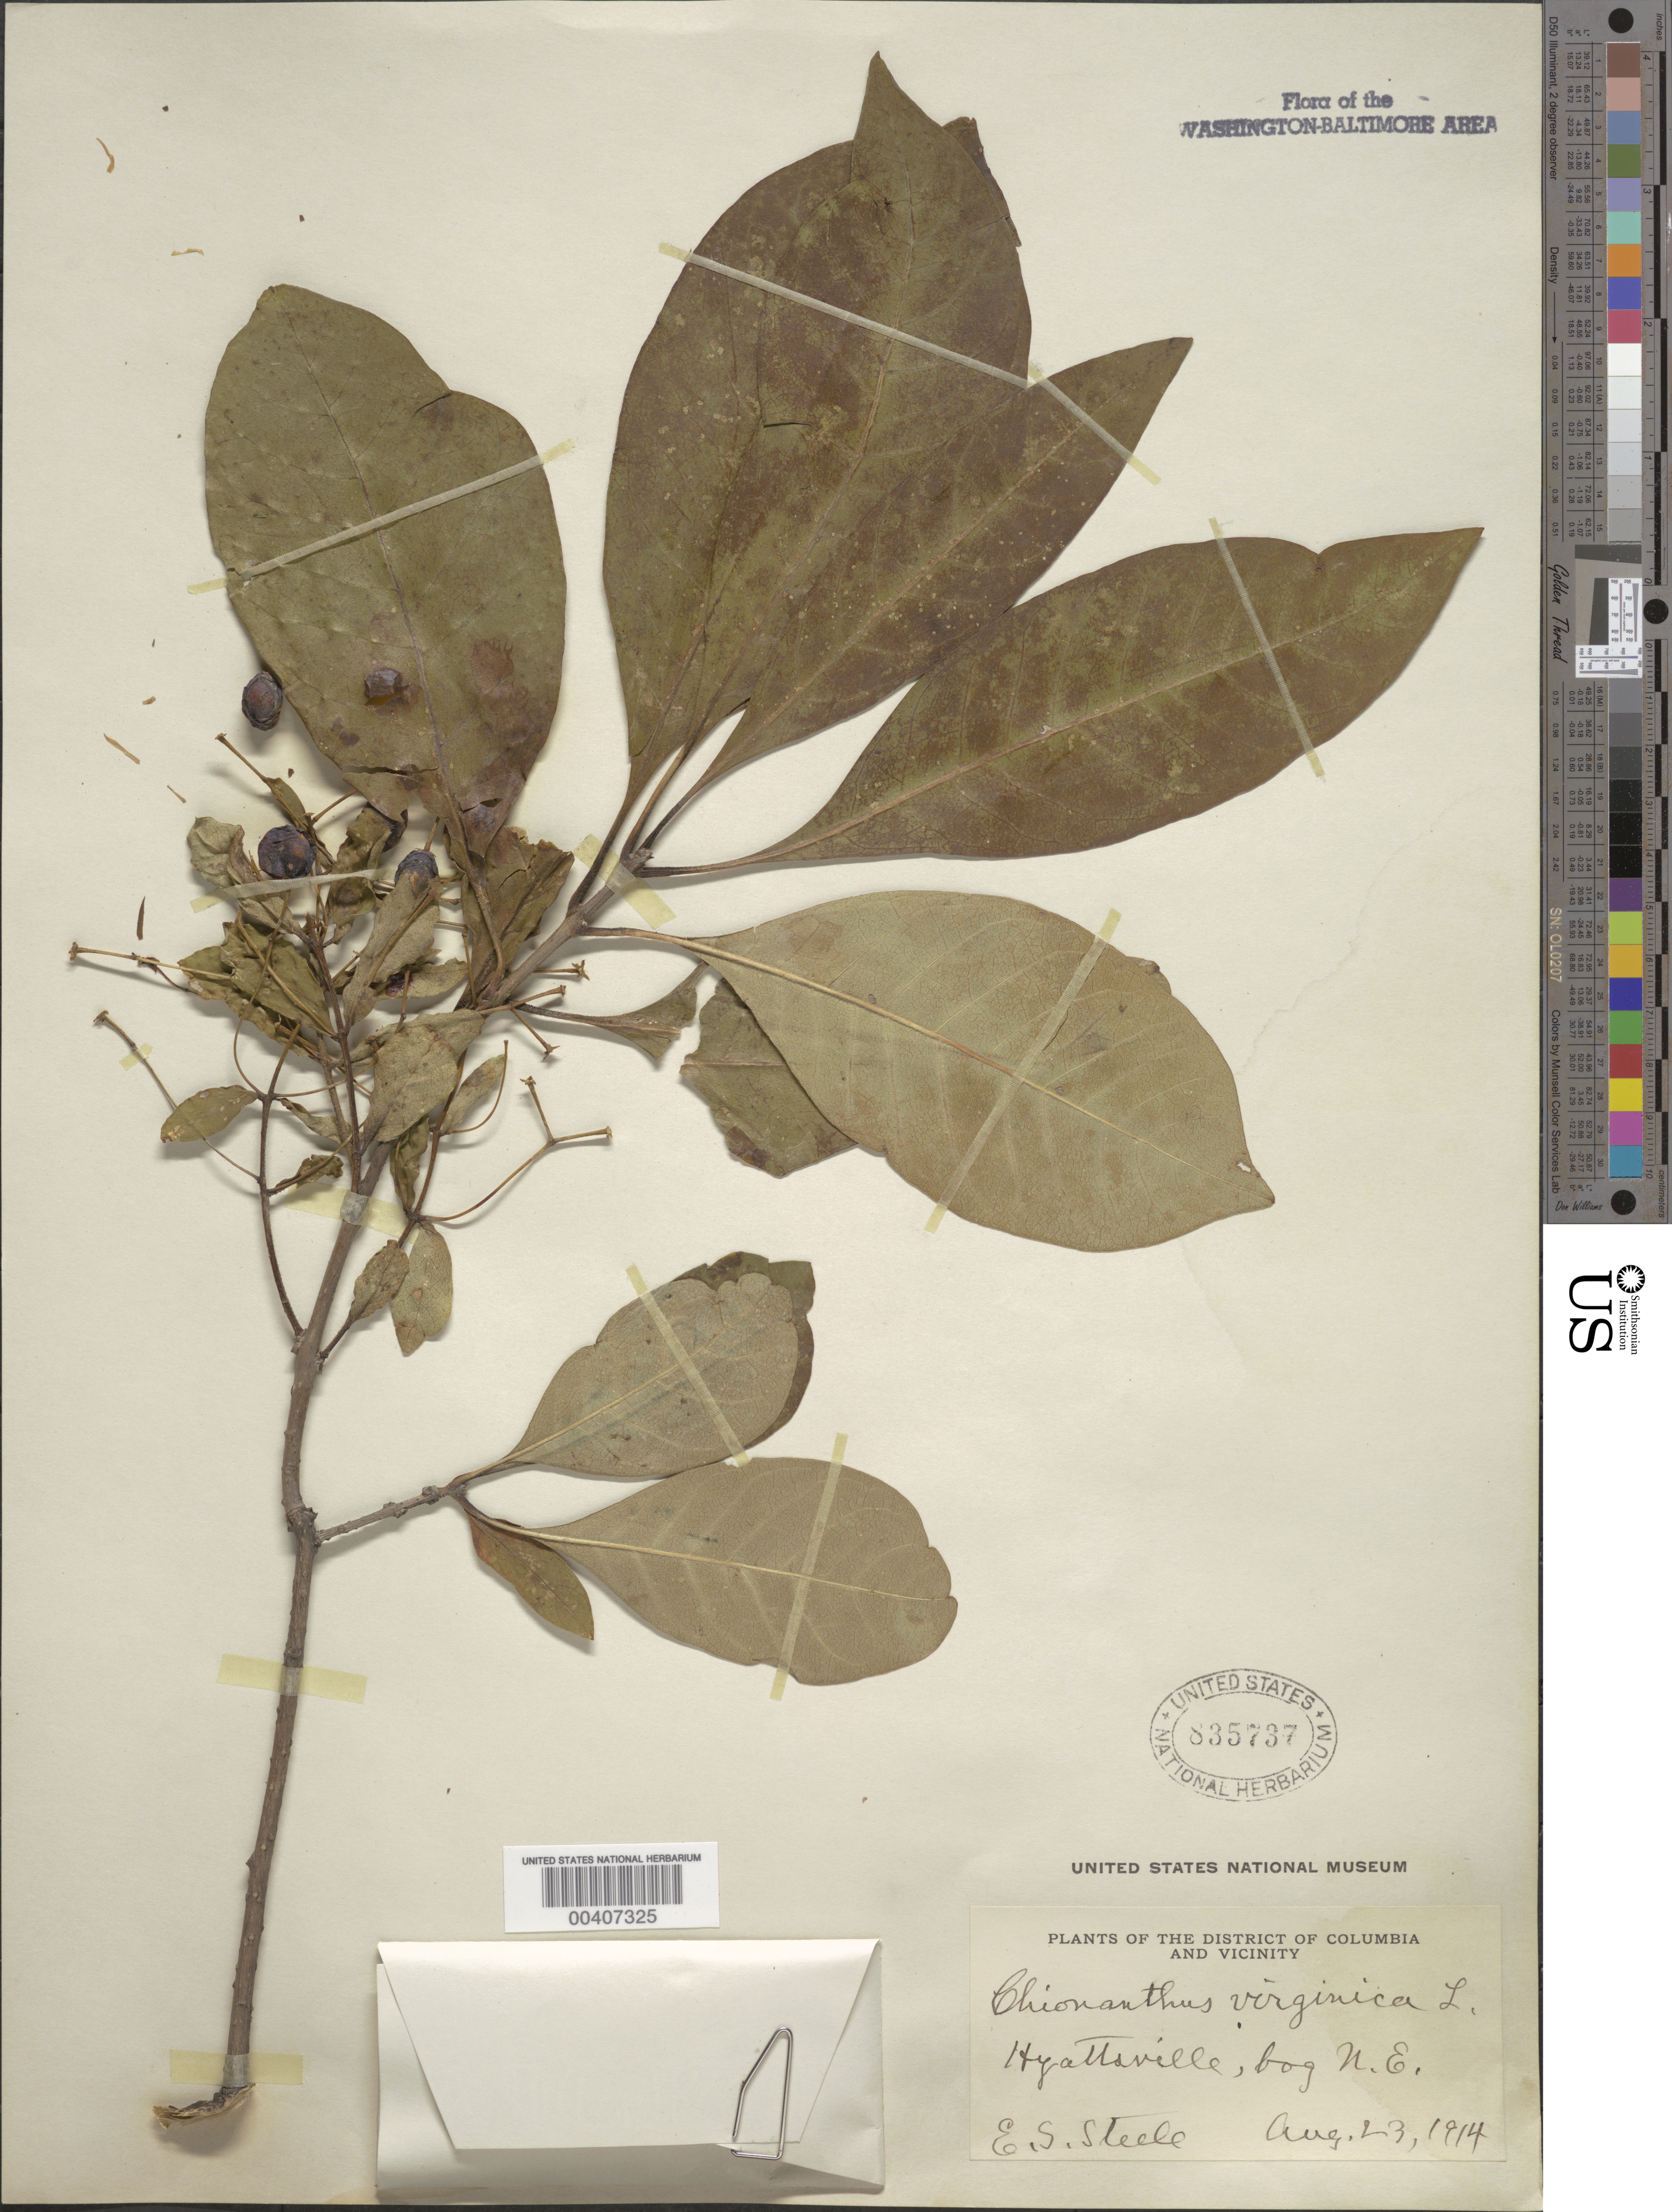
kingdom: Plantae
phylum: Tracheophyta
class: Magnoliopsida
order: Lamiales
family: Oleaceae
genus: Chionanthus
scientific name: Chionanthus virginicus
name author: L.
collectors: E. Steele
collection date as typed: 23 Aug 1914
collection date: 1914-08-23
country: United States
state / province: Maryland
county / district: Prince George's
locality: Hyattsville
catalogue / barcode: US 835737